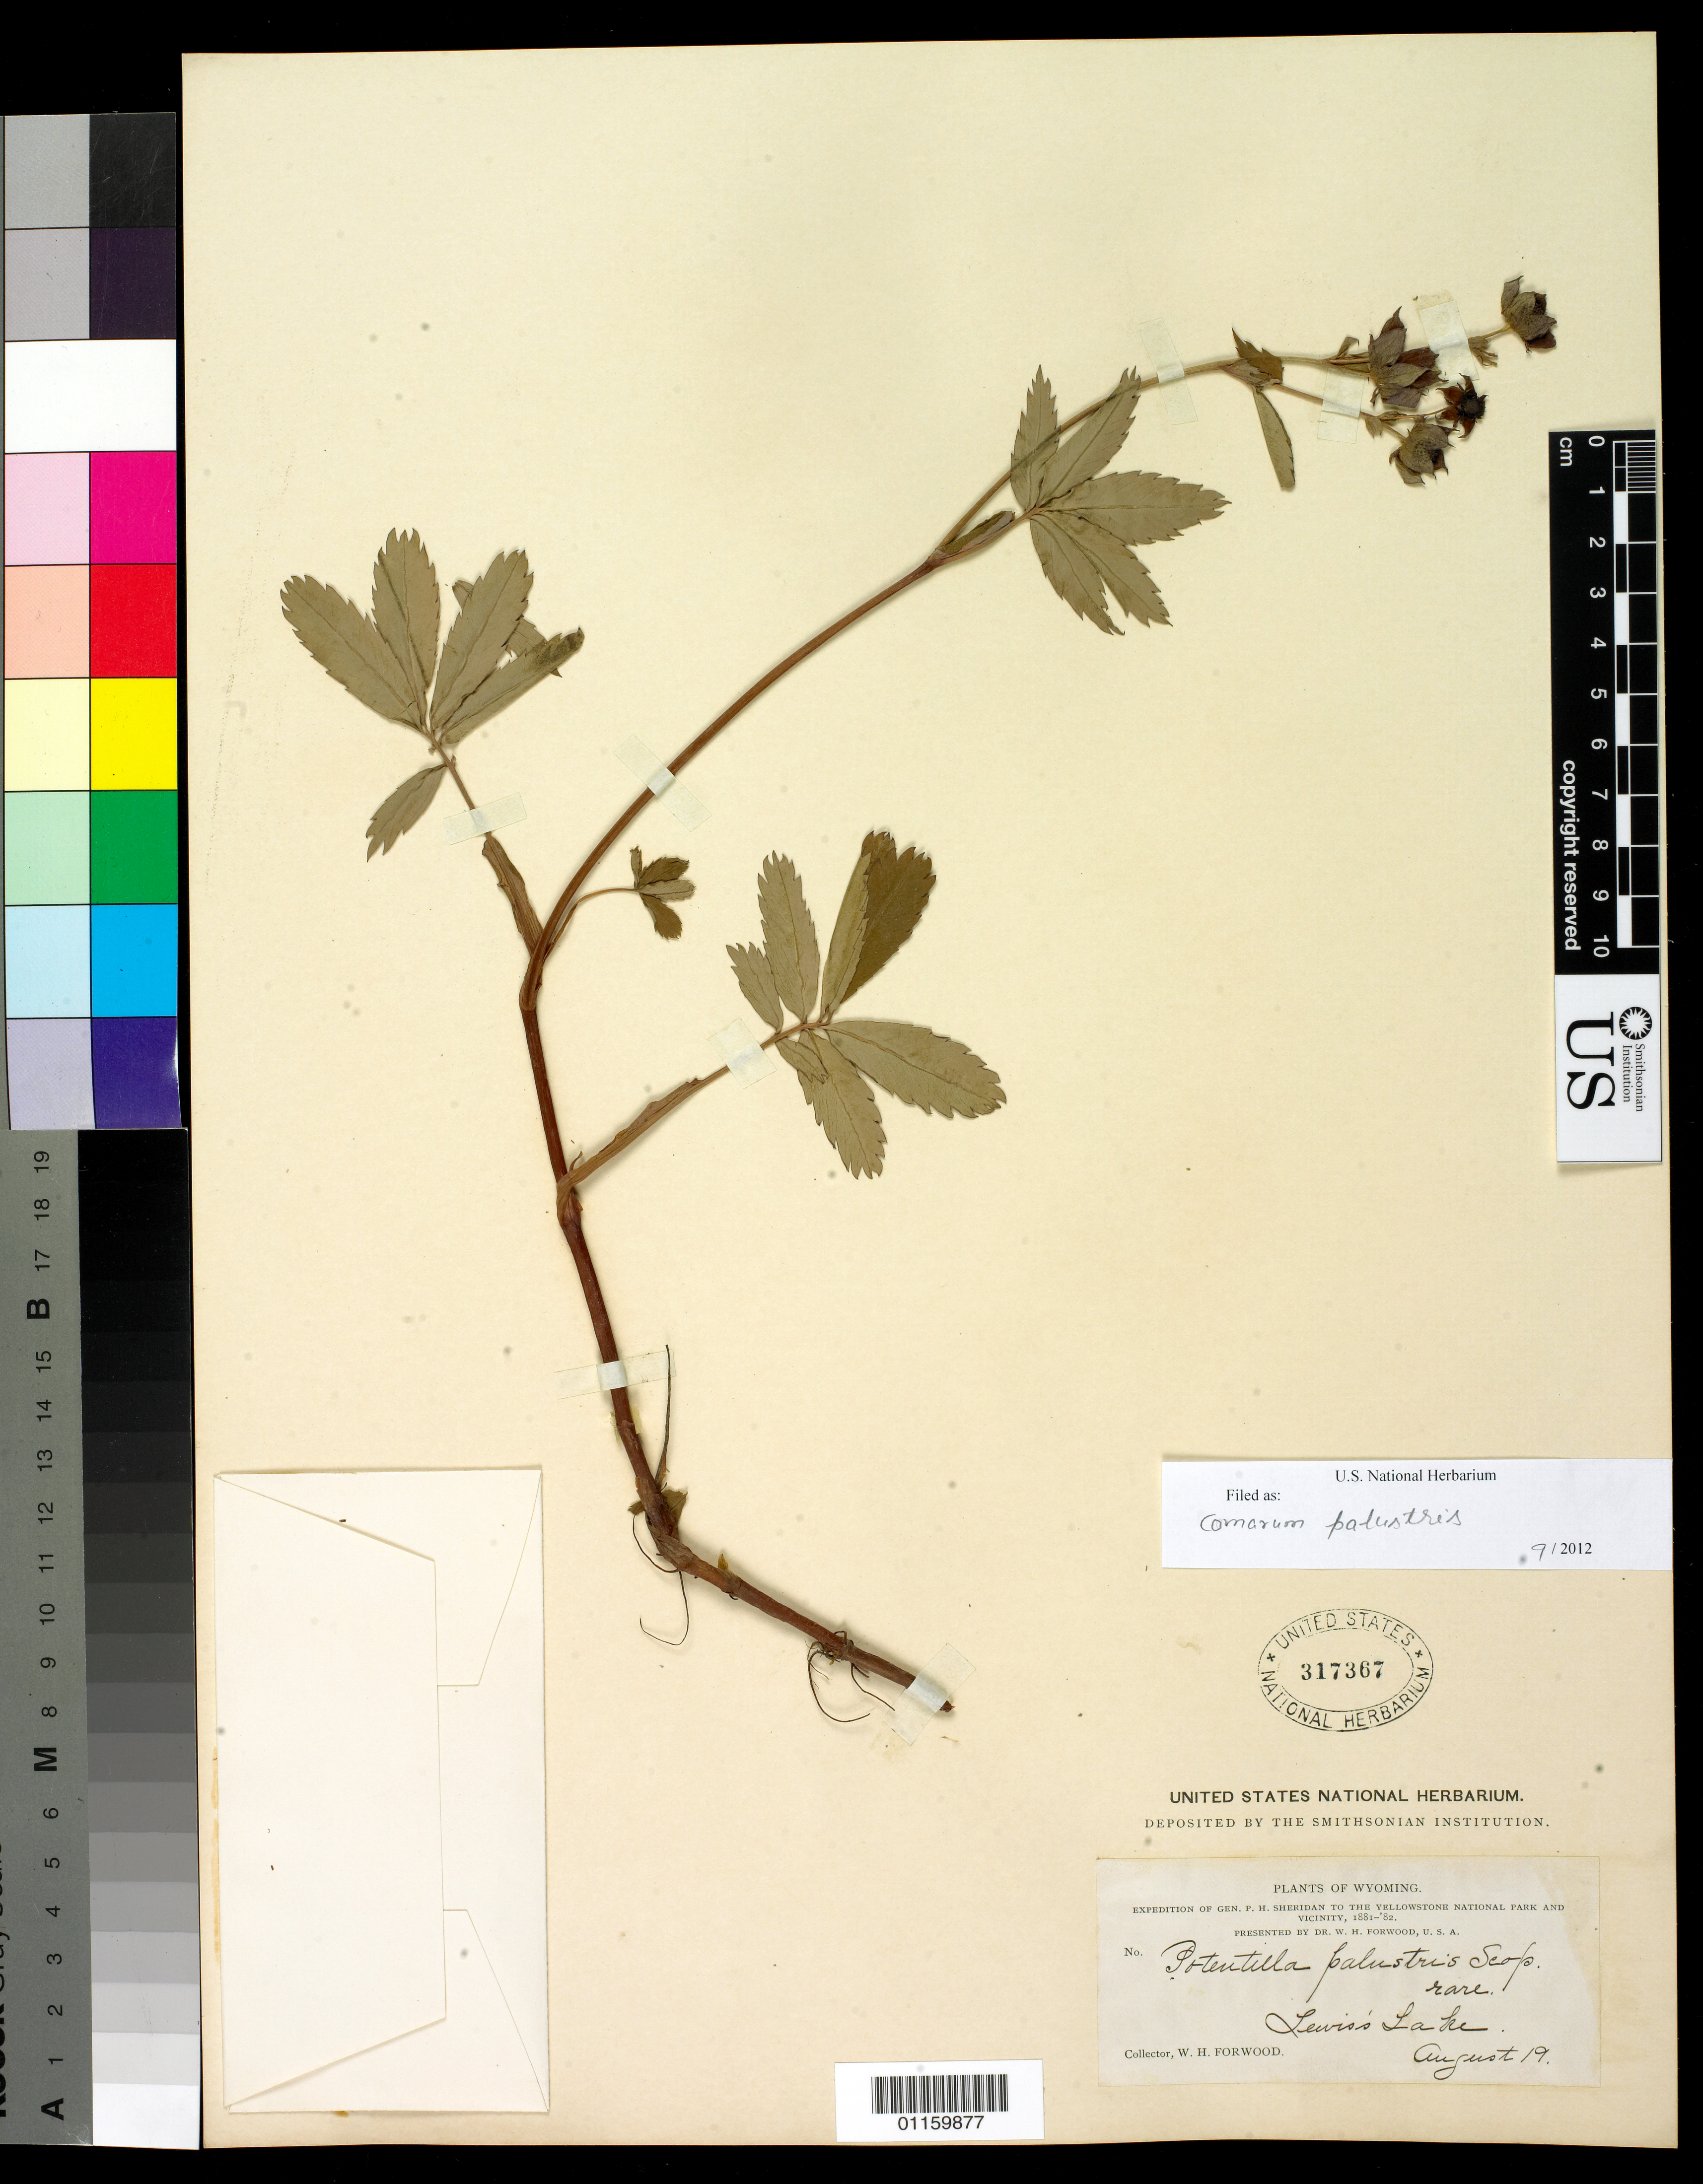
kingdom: Plantae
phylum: Tracheophyta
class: Magnoliopsida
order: Rosales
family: Rosaceae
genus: Comarum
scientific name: Comarum palustre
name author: L.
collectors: W. Forwood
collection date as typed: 19 Aug 1881 to 19 Aug 1882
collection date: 1881-08-19/1882-08-19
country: United States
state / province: Wyoming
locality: Lewis's Lake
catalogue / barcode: US 317367